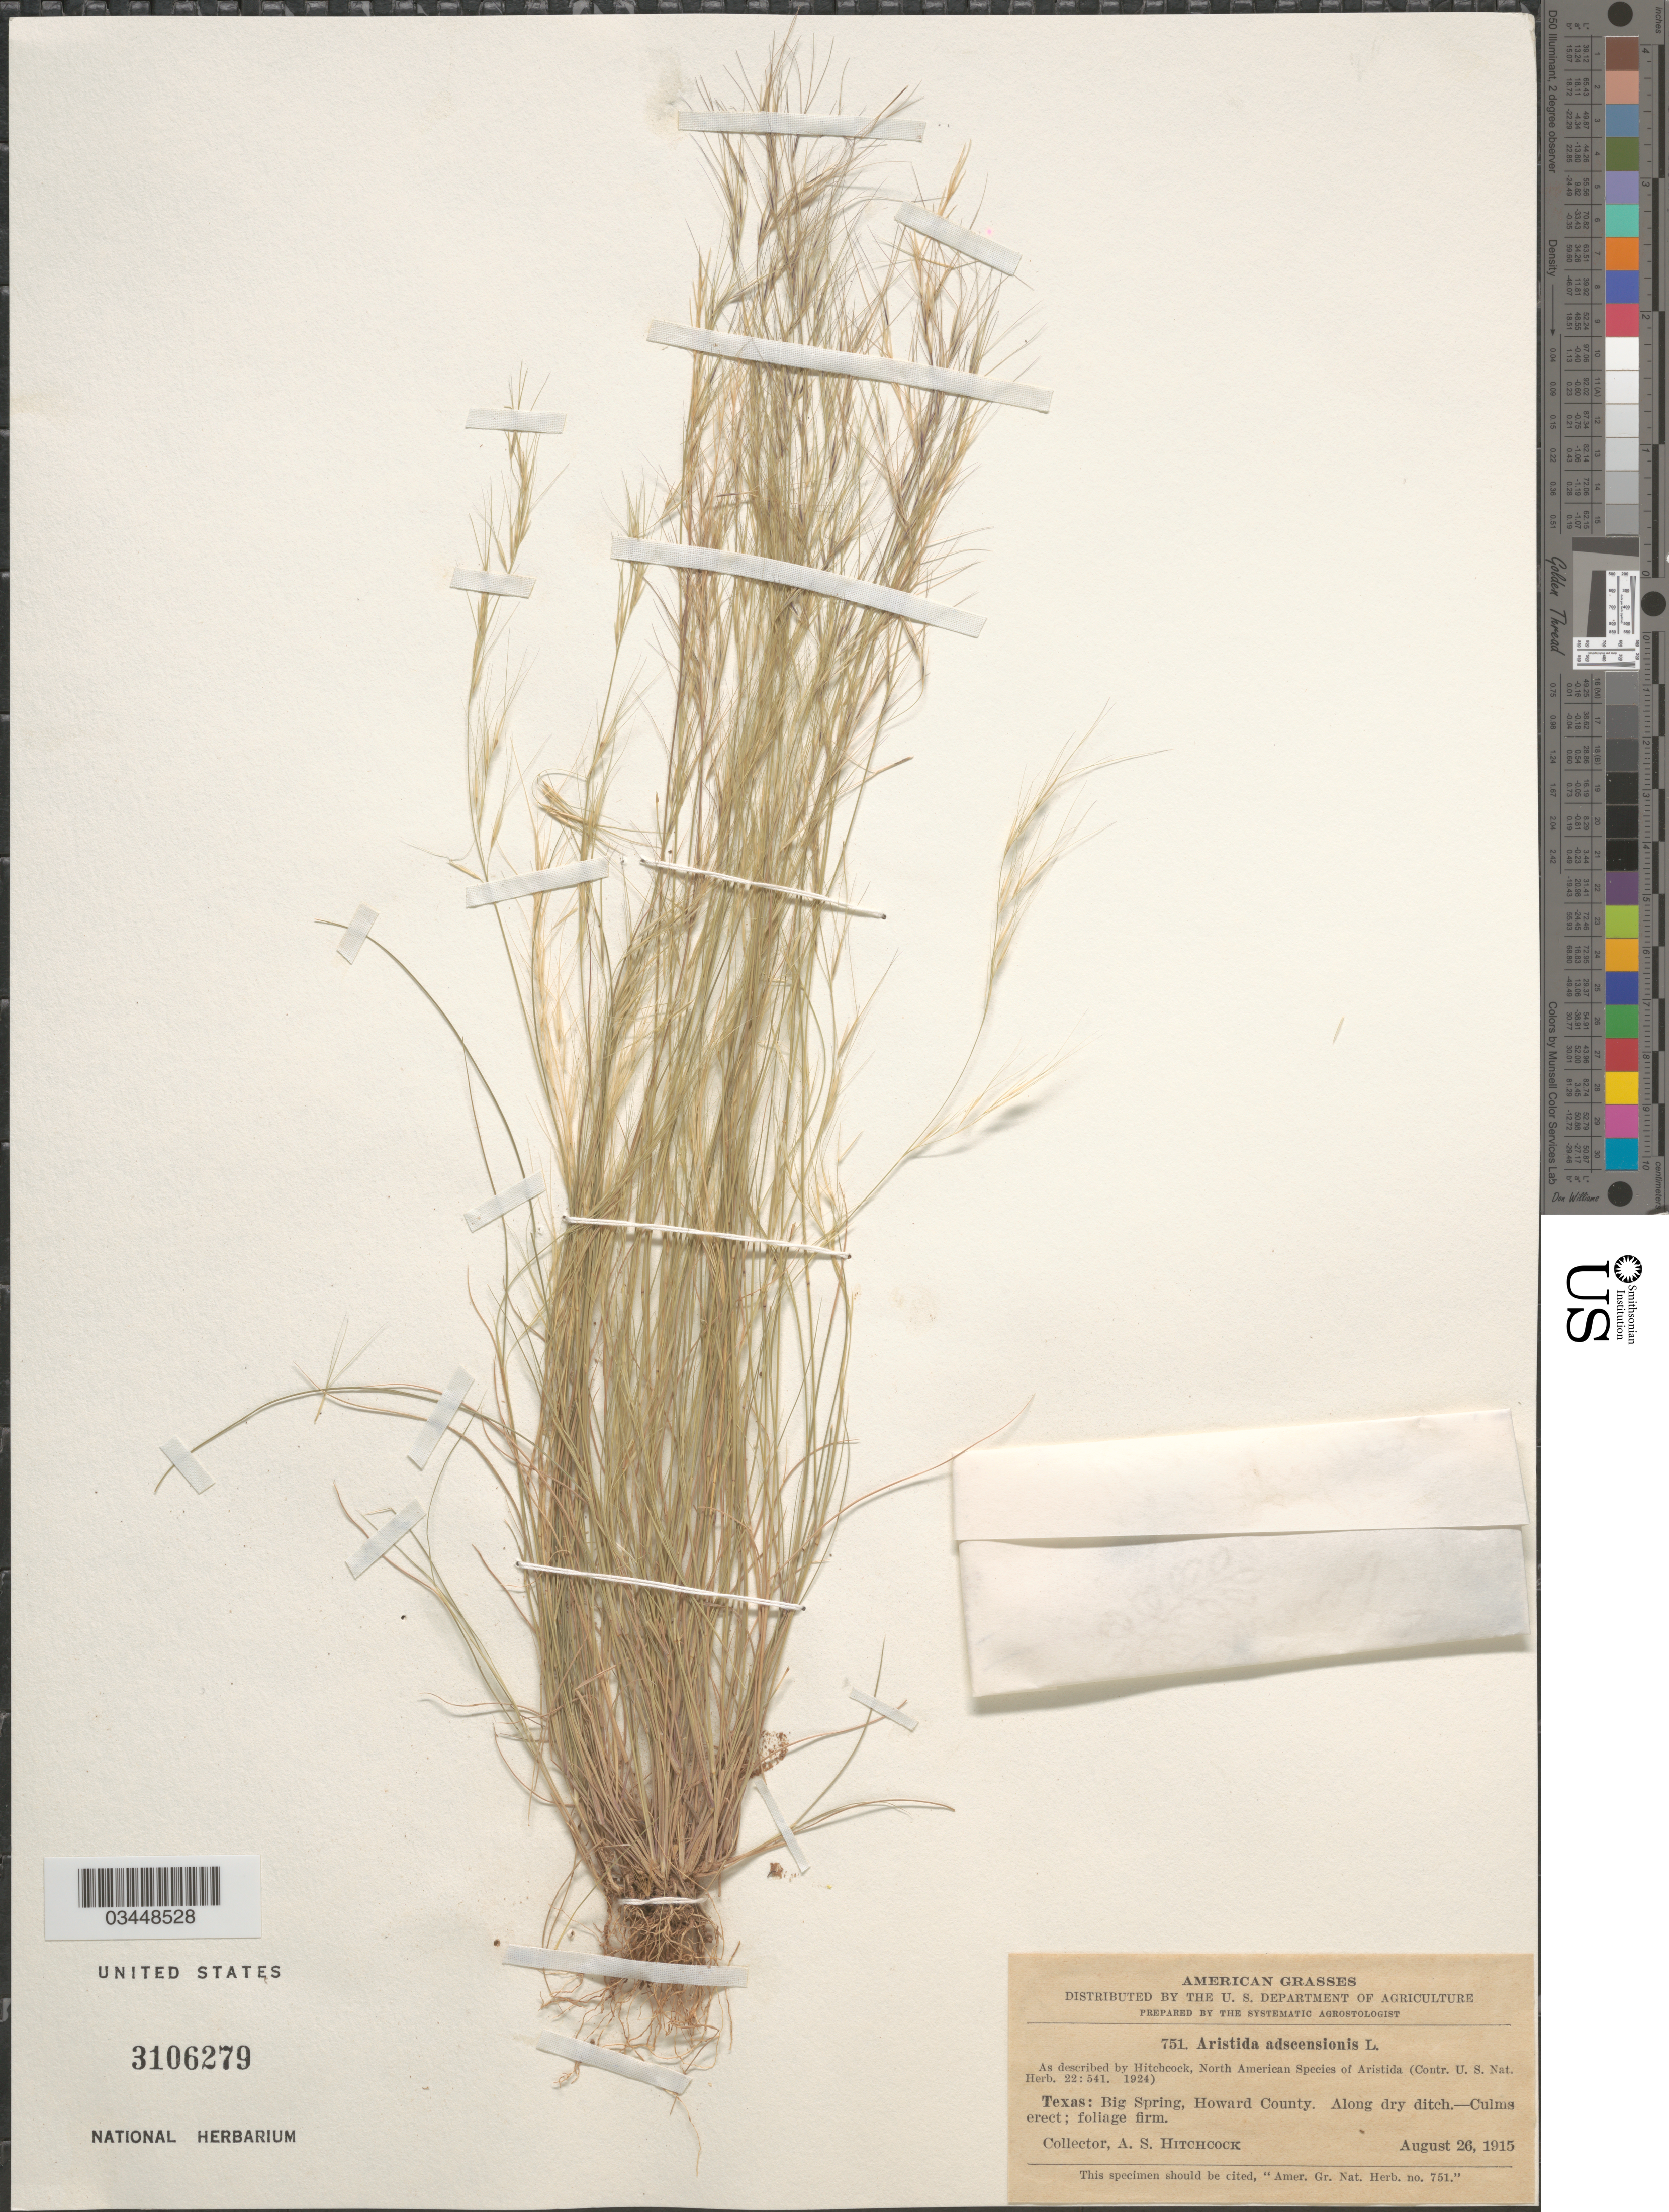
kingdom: Plantae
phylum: Tracheophyta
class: Liliopsida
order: Poales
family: Poaceae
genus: Aristida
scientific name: Aristida adscensionis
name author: L.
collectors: A. S. Hitchcock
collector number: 751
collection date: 1915-08-26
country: United States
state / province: Texas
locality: Big Spring, Howard County.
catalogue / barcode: US 3106279